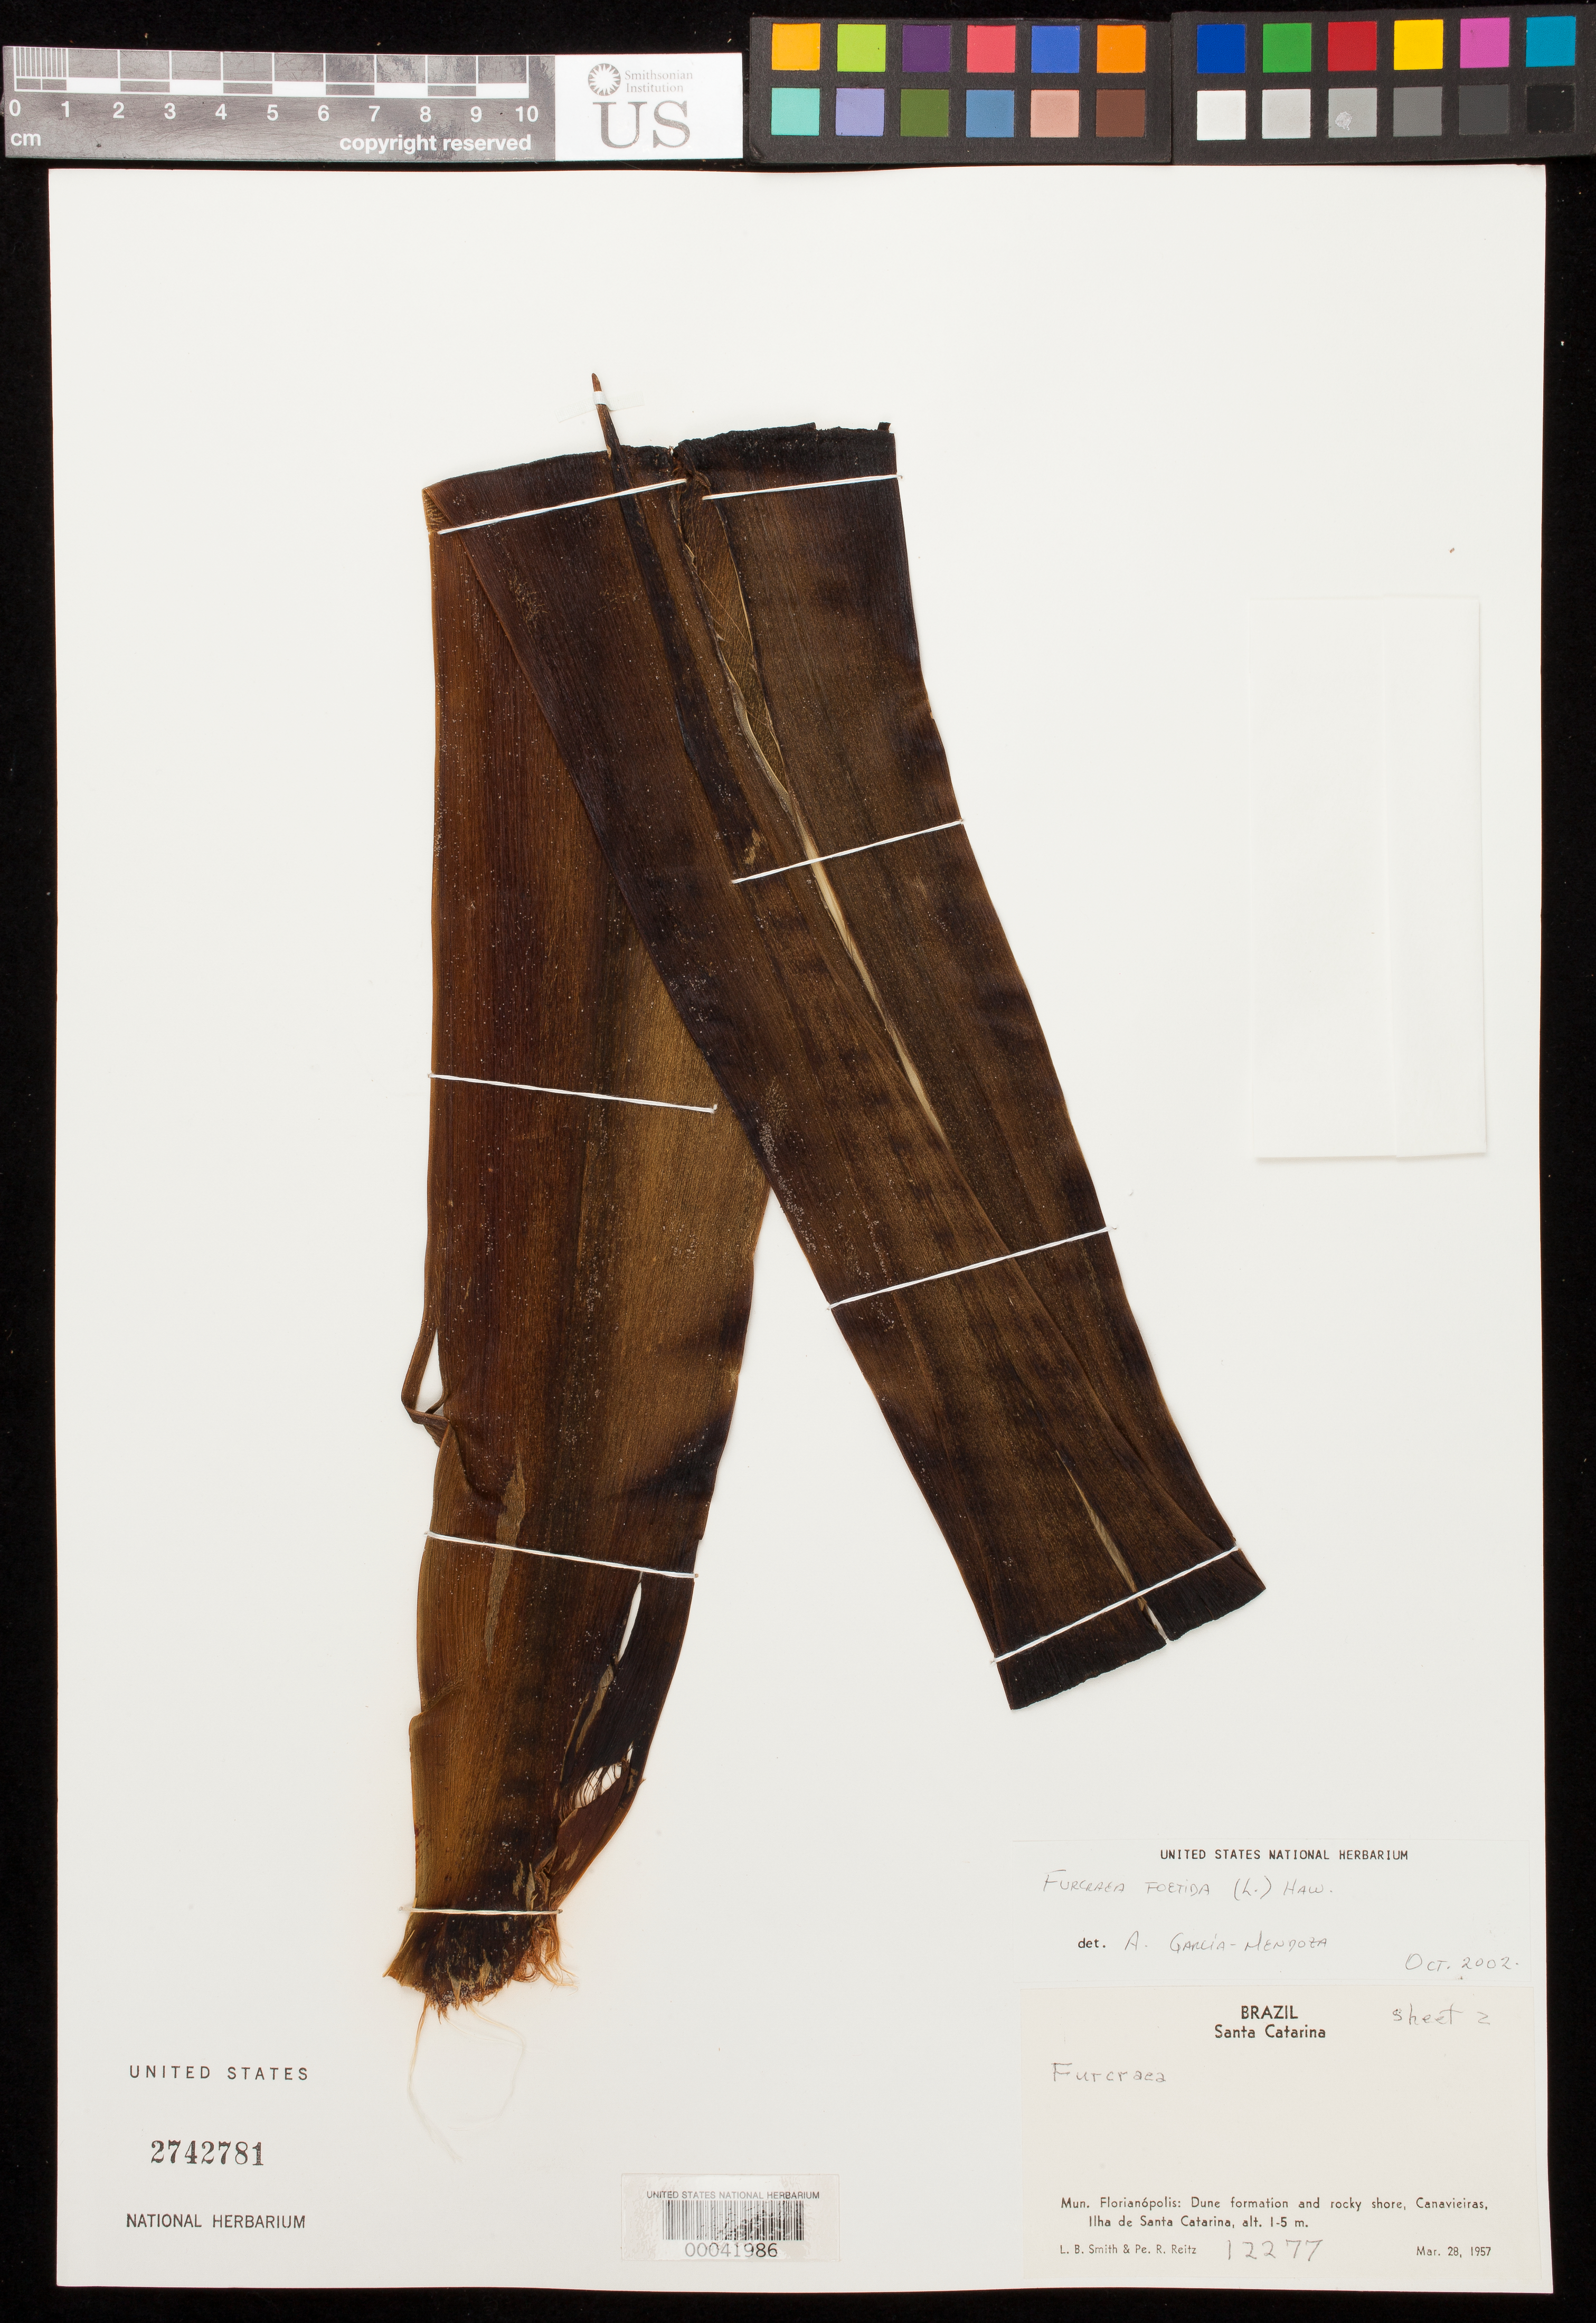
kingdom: Plantae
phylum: Tracheophyta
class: Liliopsida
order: Asparagales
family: Asparagaceae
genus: Furcraea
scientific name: Furcraea foetida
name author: (L.) Haw.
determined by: García-Mendoza, A.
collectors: L. Smith & R. Reitz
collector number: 12277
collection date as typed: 28 Mar 1957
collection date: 1957-03-28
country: Brazil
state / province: Santa Catarina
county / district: Florianópolis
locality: Santa Catarina Island, Canavieiras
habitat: Rocky shore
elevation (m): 1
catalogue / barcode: US 2742781